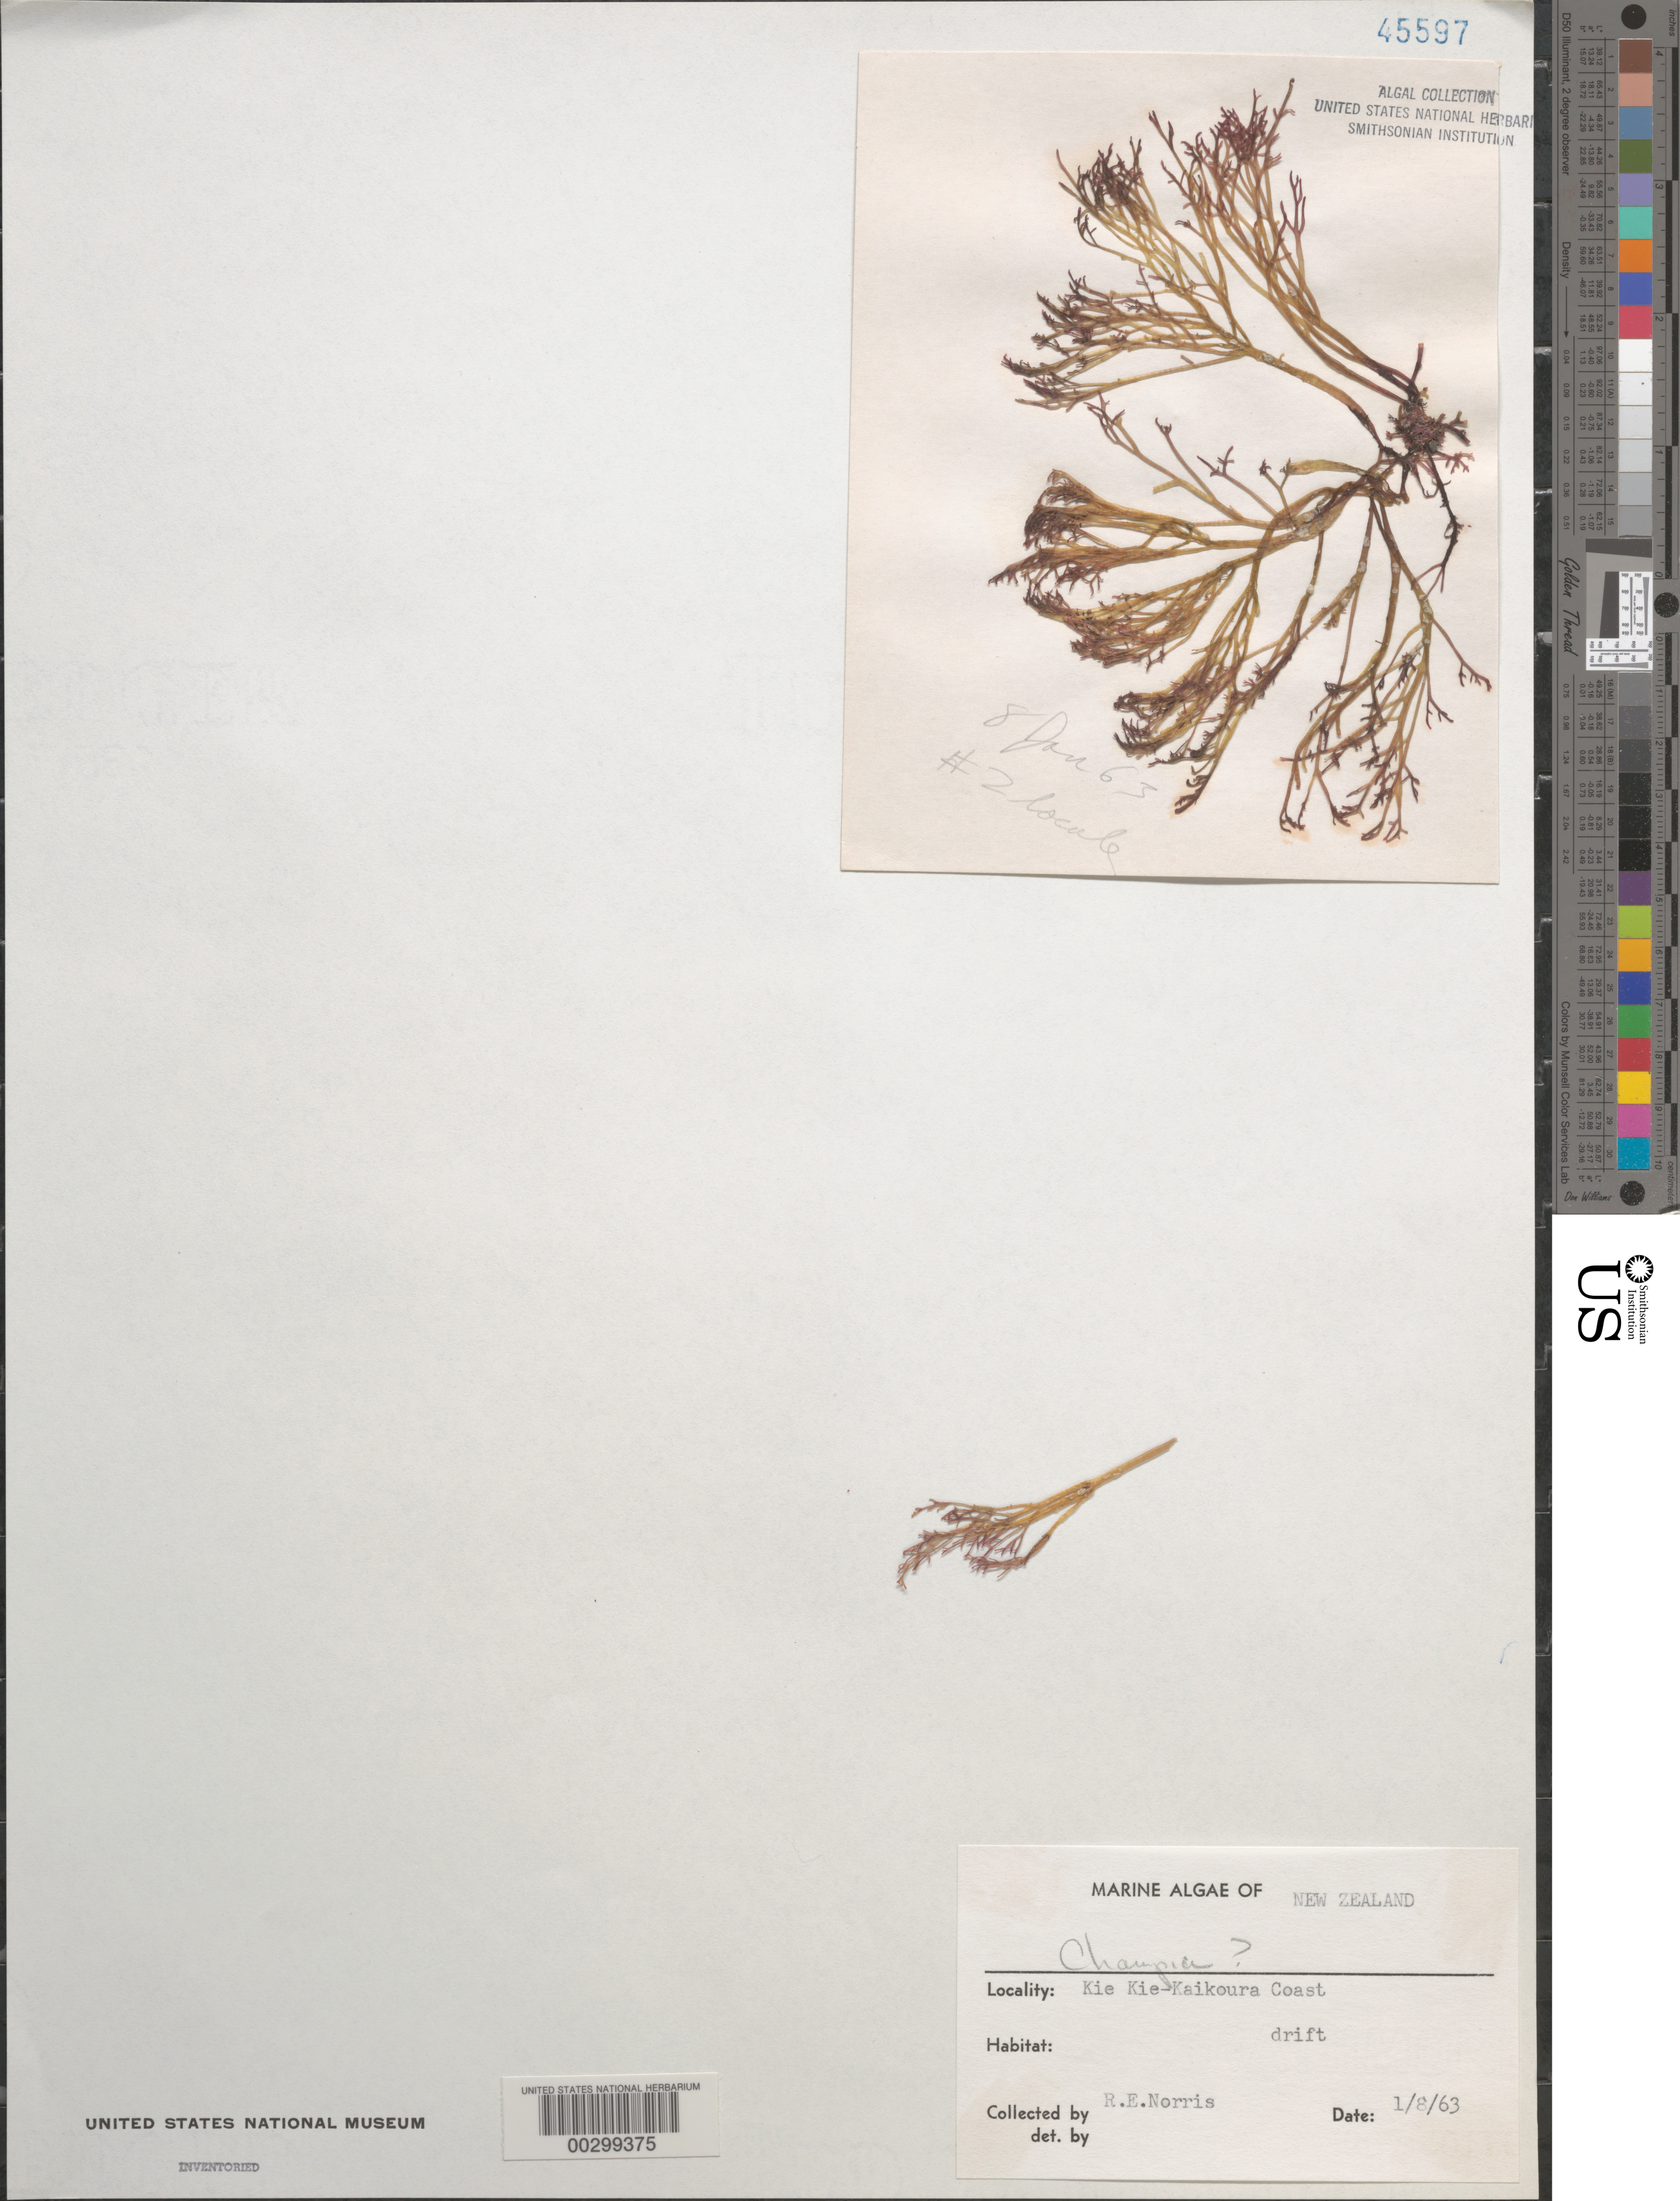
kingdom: Plantae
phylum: Rhodophyta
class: Florideophyceae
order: Rhodymeniales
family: Champiaceae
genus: Champia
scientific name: Champia sp.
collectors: R. E. Norris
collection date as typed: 08 Jan 1963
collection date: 1963-01-08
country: New Zealand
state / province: Canterbury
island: South Island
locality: Kie Kie-Kaikoura Coast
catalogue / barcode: US 45597